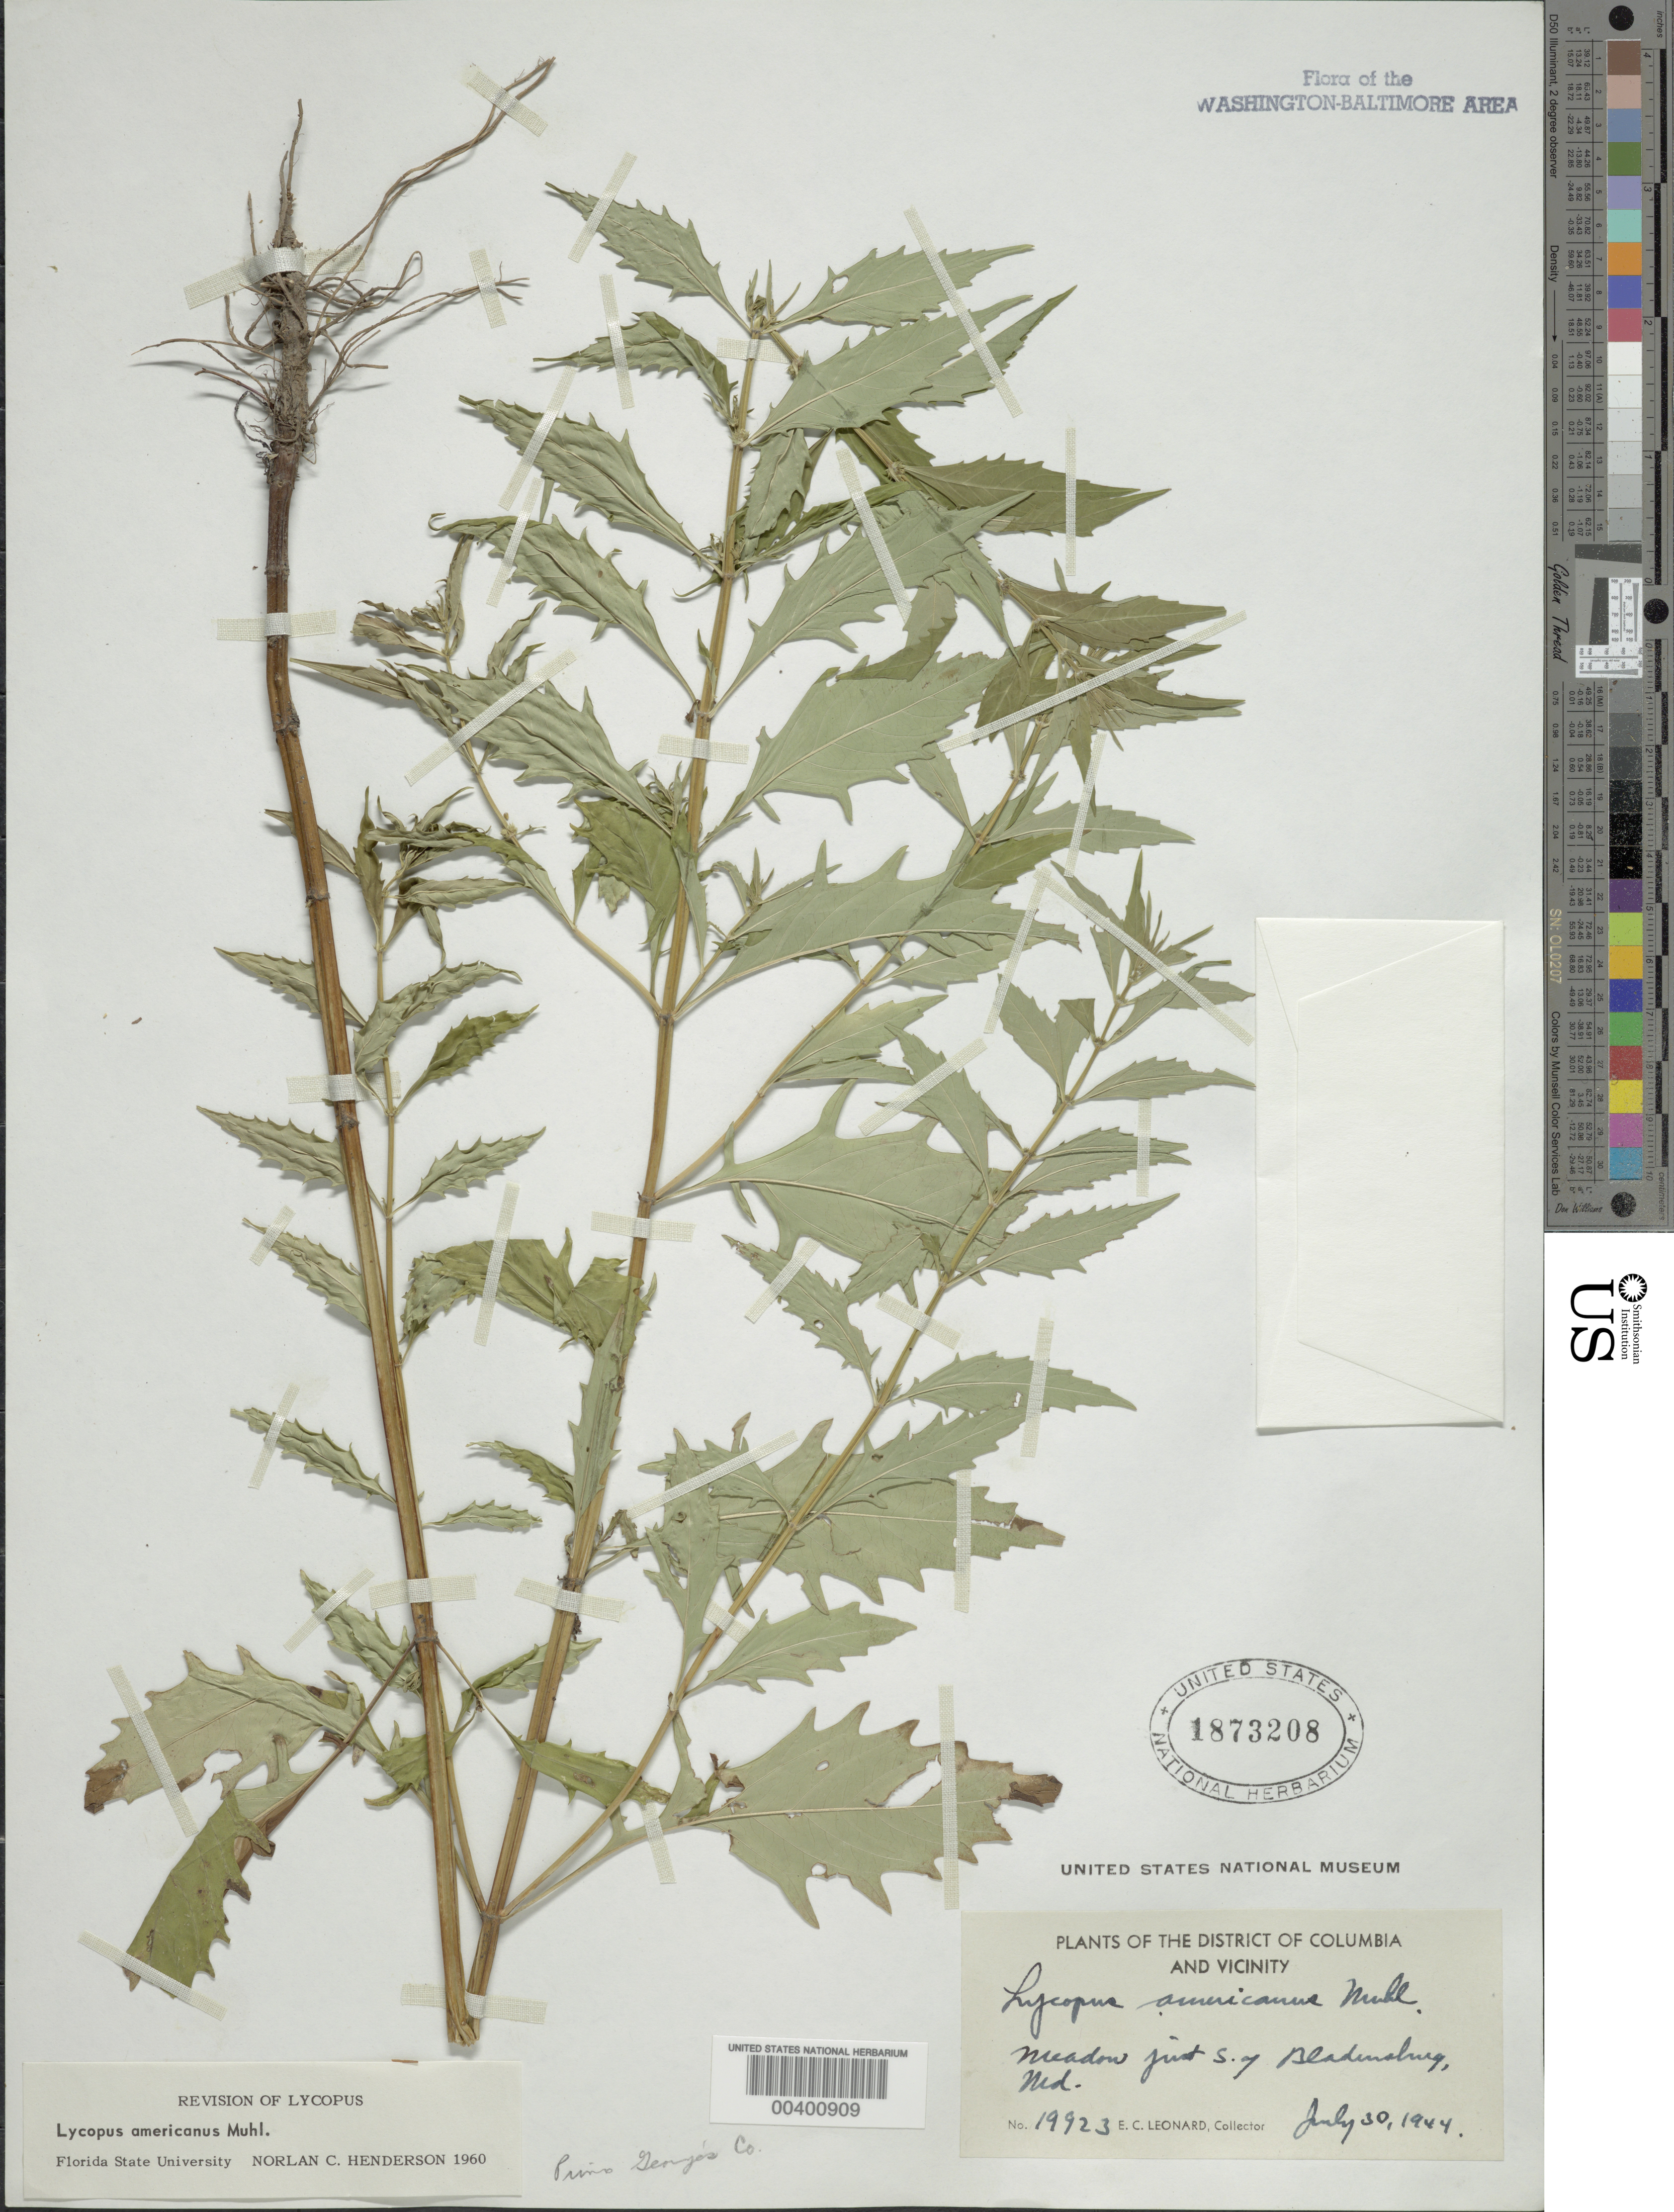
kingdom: Plantae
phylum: Tracheophyta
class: Magnoliopsida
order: Lamiales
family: Lamiaceae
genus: Lycopus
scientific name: Lycopus americanus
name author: Muhl. ex W.P.C. Barton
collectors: E. C. Leonard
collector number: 19923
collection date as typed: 30 Jul 1944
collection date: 1944-07-30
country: United States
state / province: Maryland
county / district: Prince George's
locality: South of Bladensburg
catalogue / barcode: US 1873208